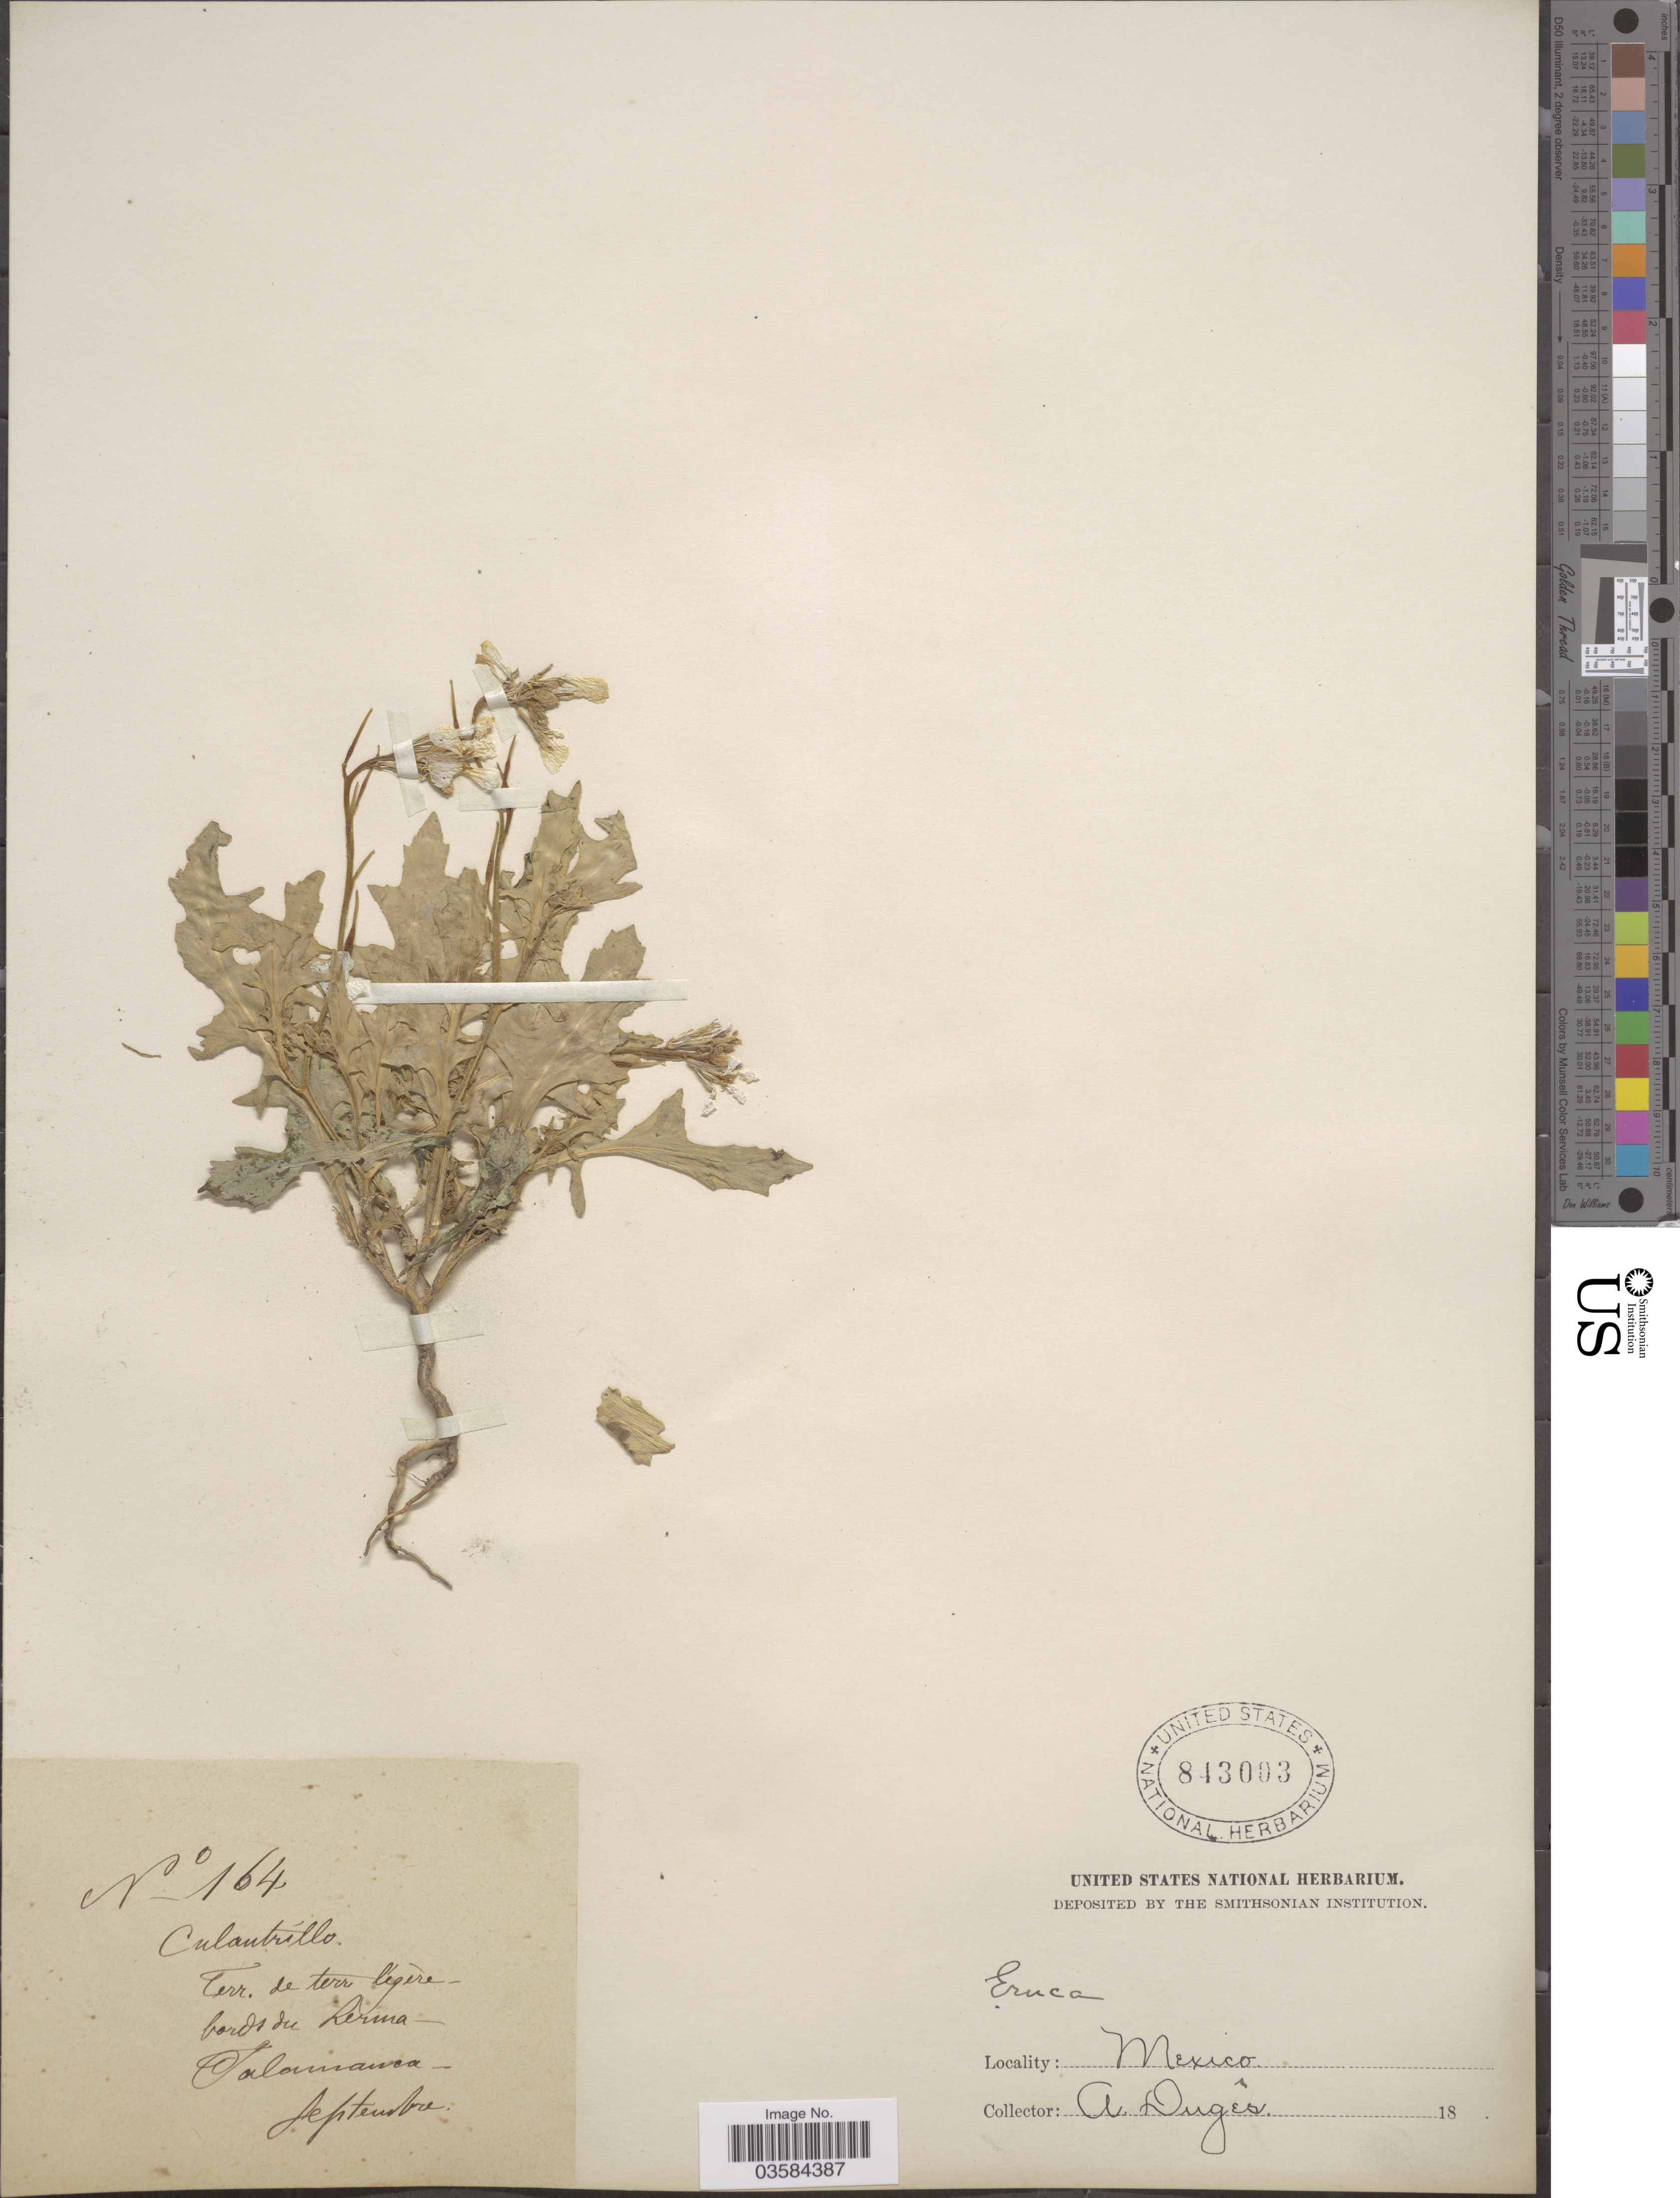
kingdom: Plantae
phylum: Tracheophyta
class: Magnoliopsida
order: Brassicales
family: Brassicaceae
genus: Eruca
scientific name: Eruca sativa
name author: Mill.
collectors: A. Duges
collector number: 164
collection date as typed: Septembre 18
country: Mexico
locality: Terr. de terre legere bords de Lerma, Salamanca.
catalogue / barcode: US 843003